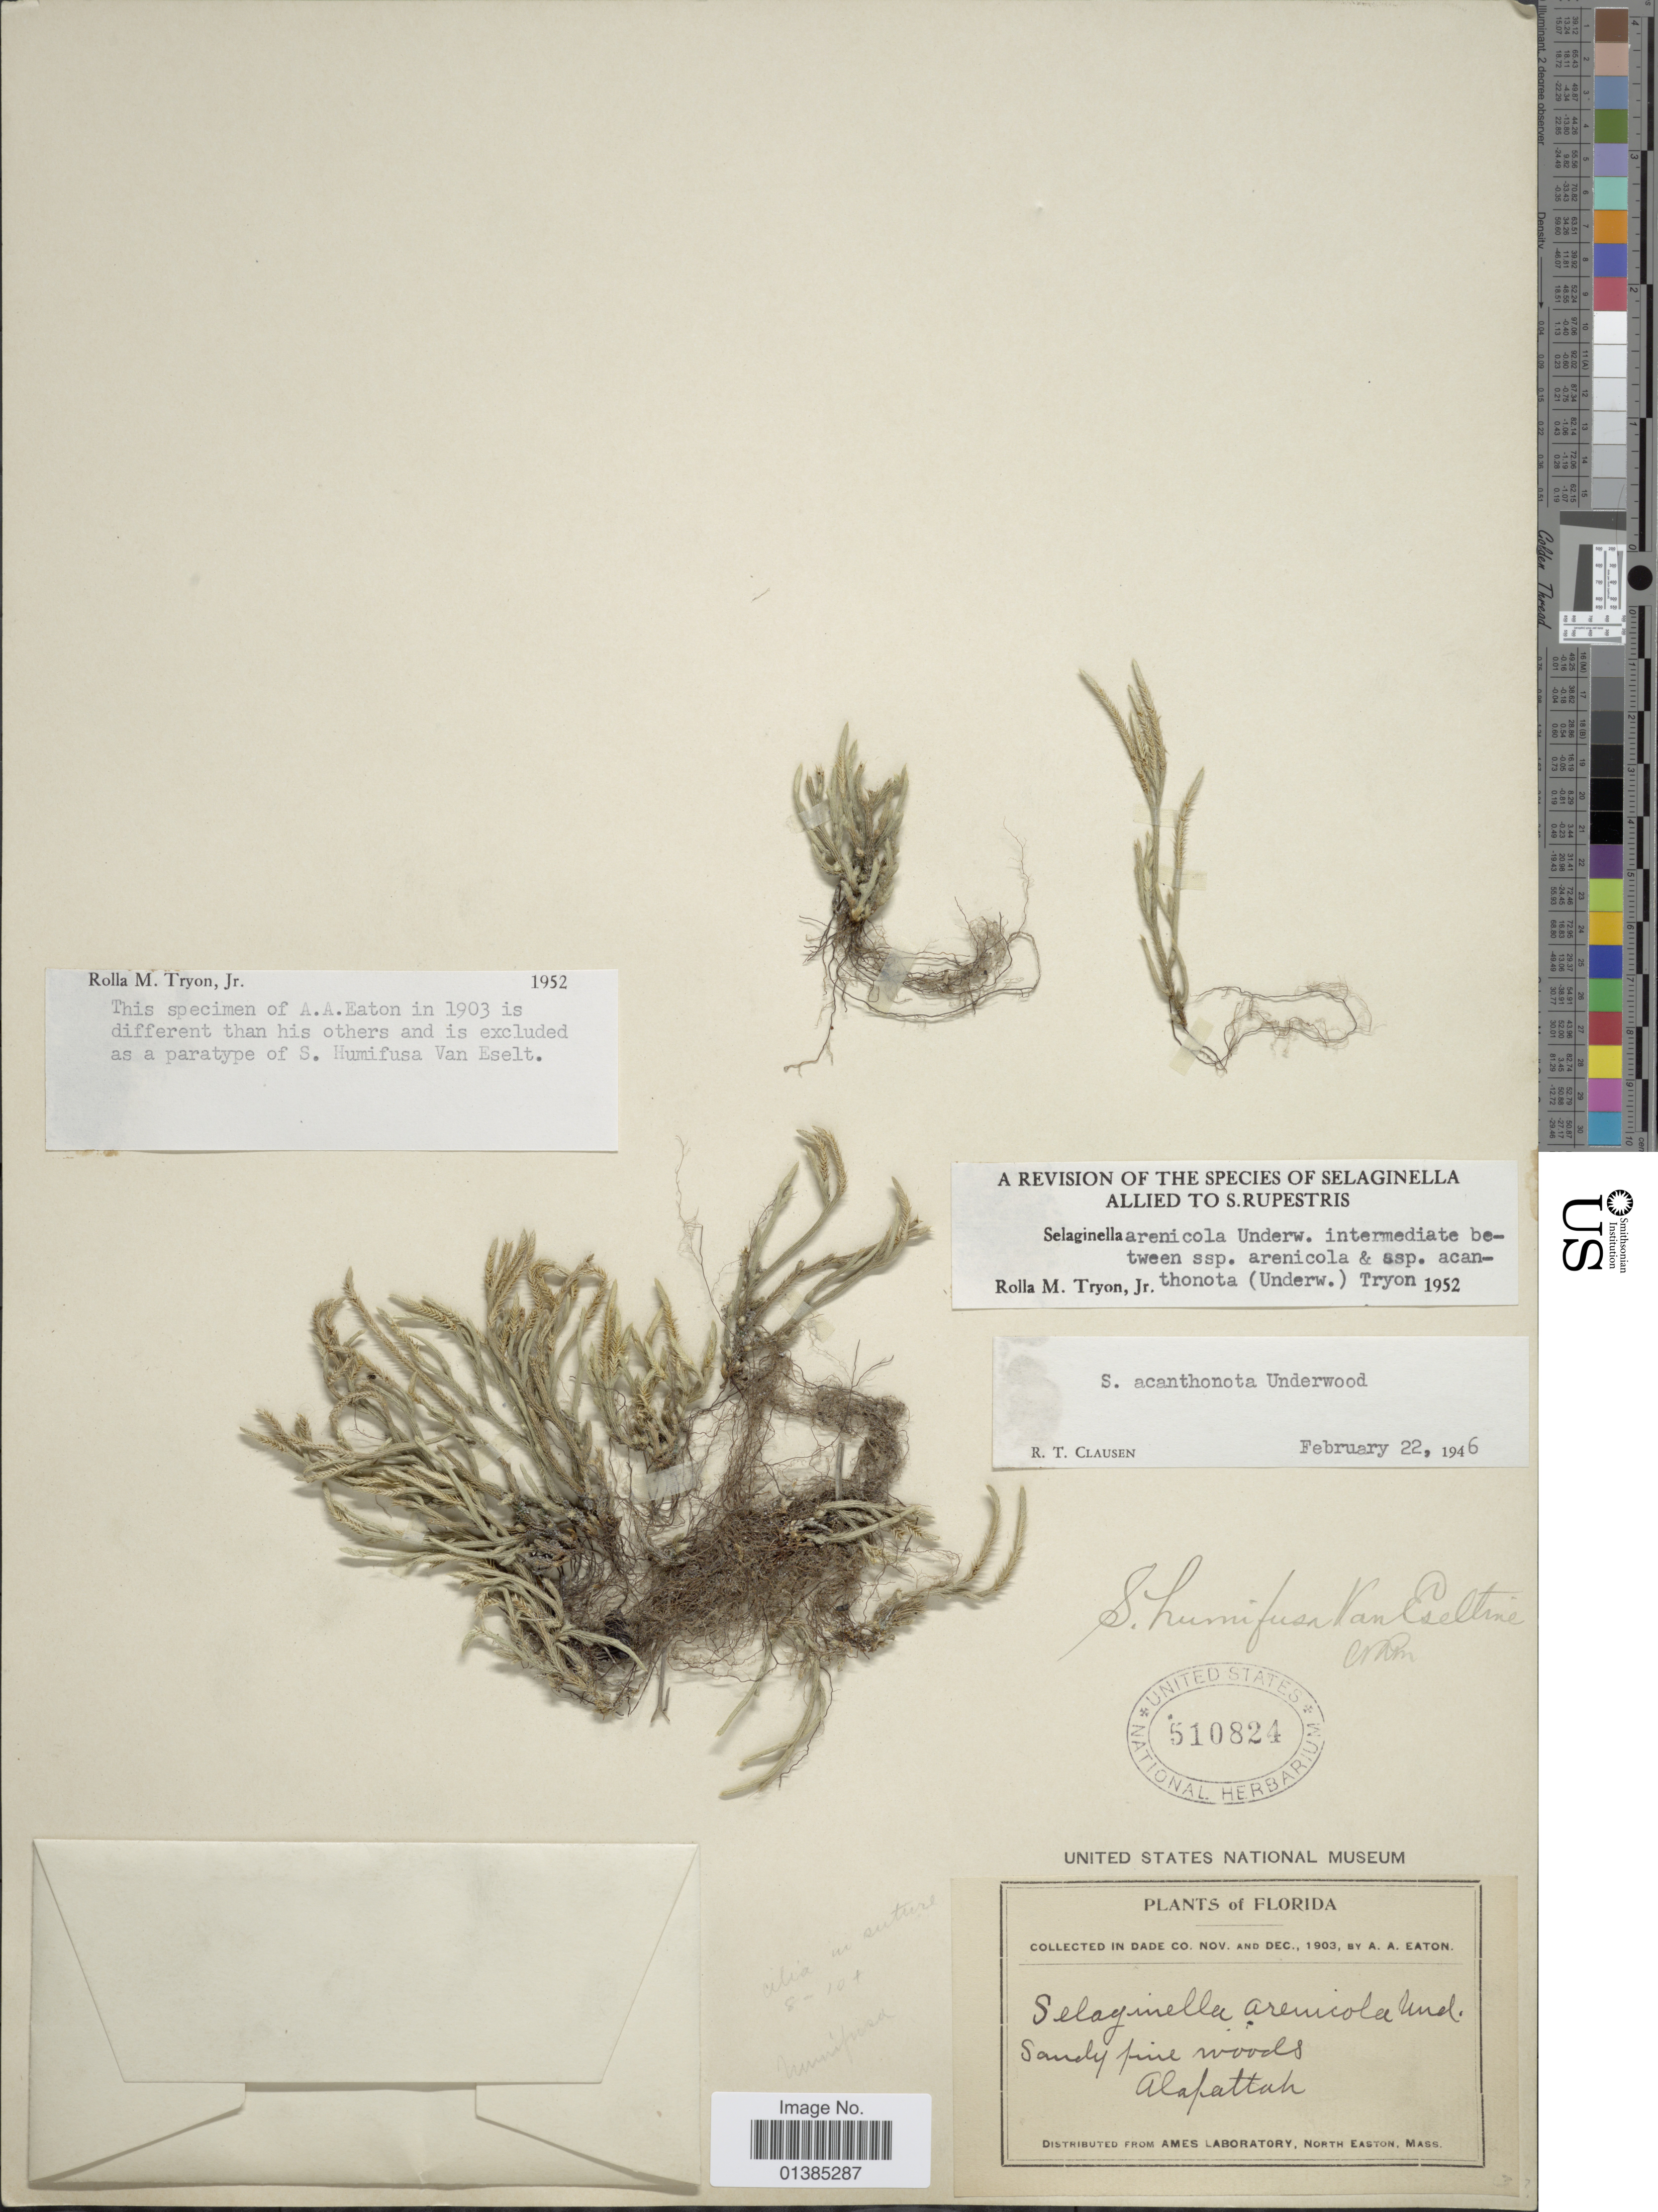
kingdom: Plantae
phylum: Tracheophyta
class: Lycopodiopsida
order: Selaginellales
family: Selaginellaceae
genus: Selaginella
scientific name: Selaginella arenicola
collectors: A. A. Eaton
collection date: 1903-11/1903-12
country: United States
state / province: Florida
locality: Alapattah.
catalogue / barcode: US 510824